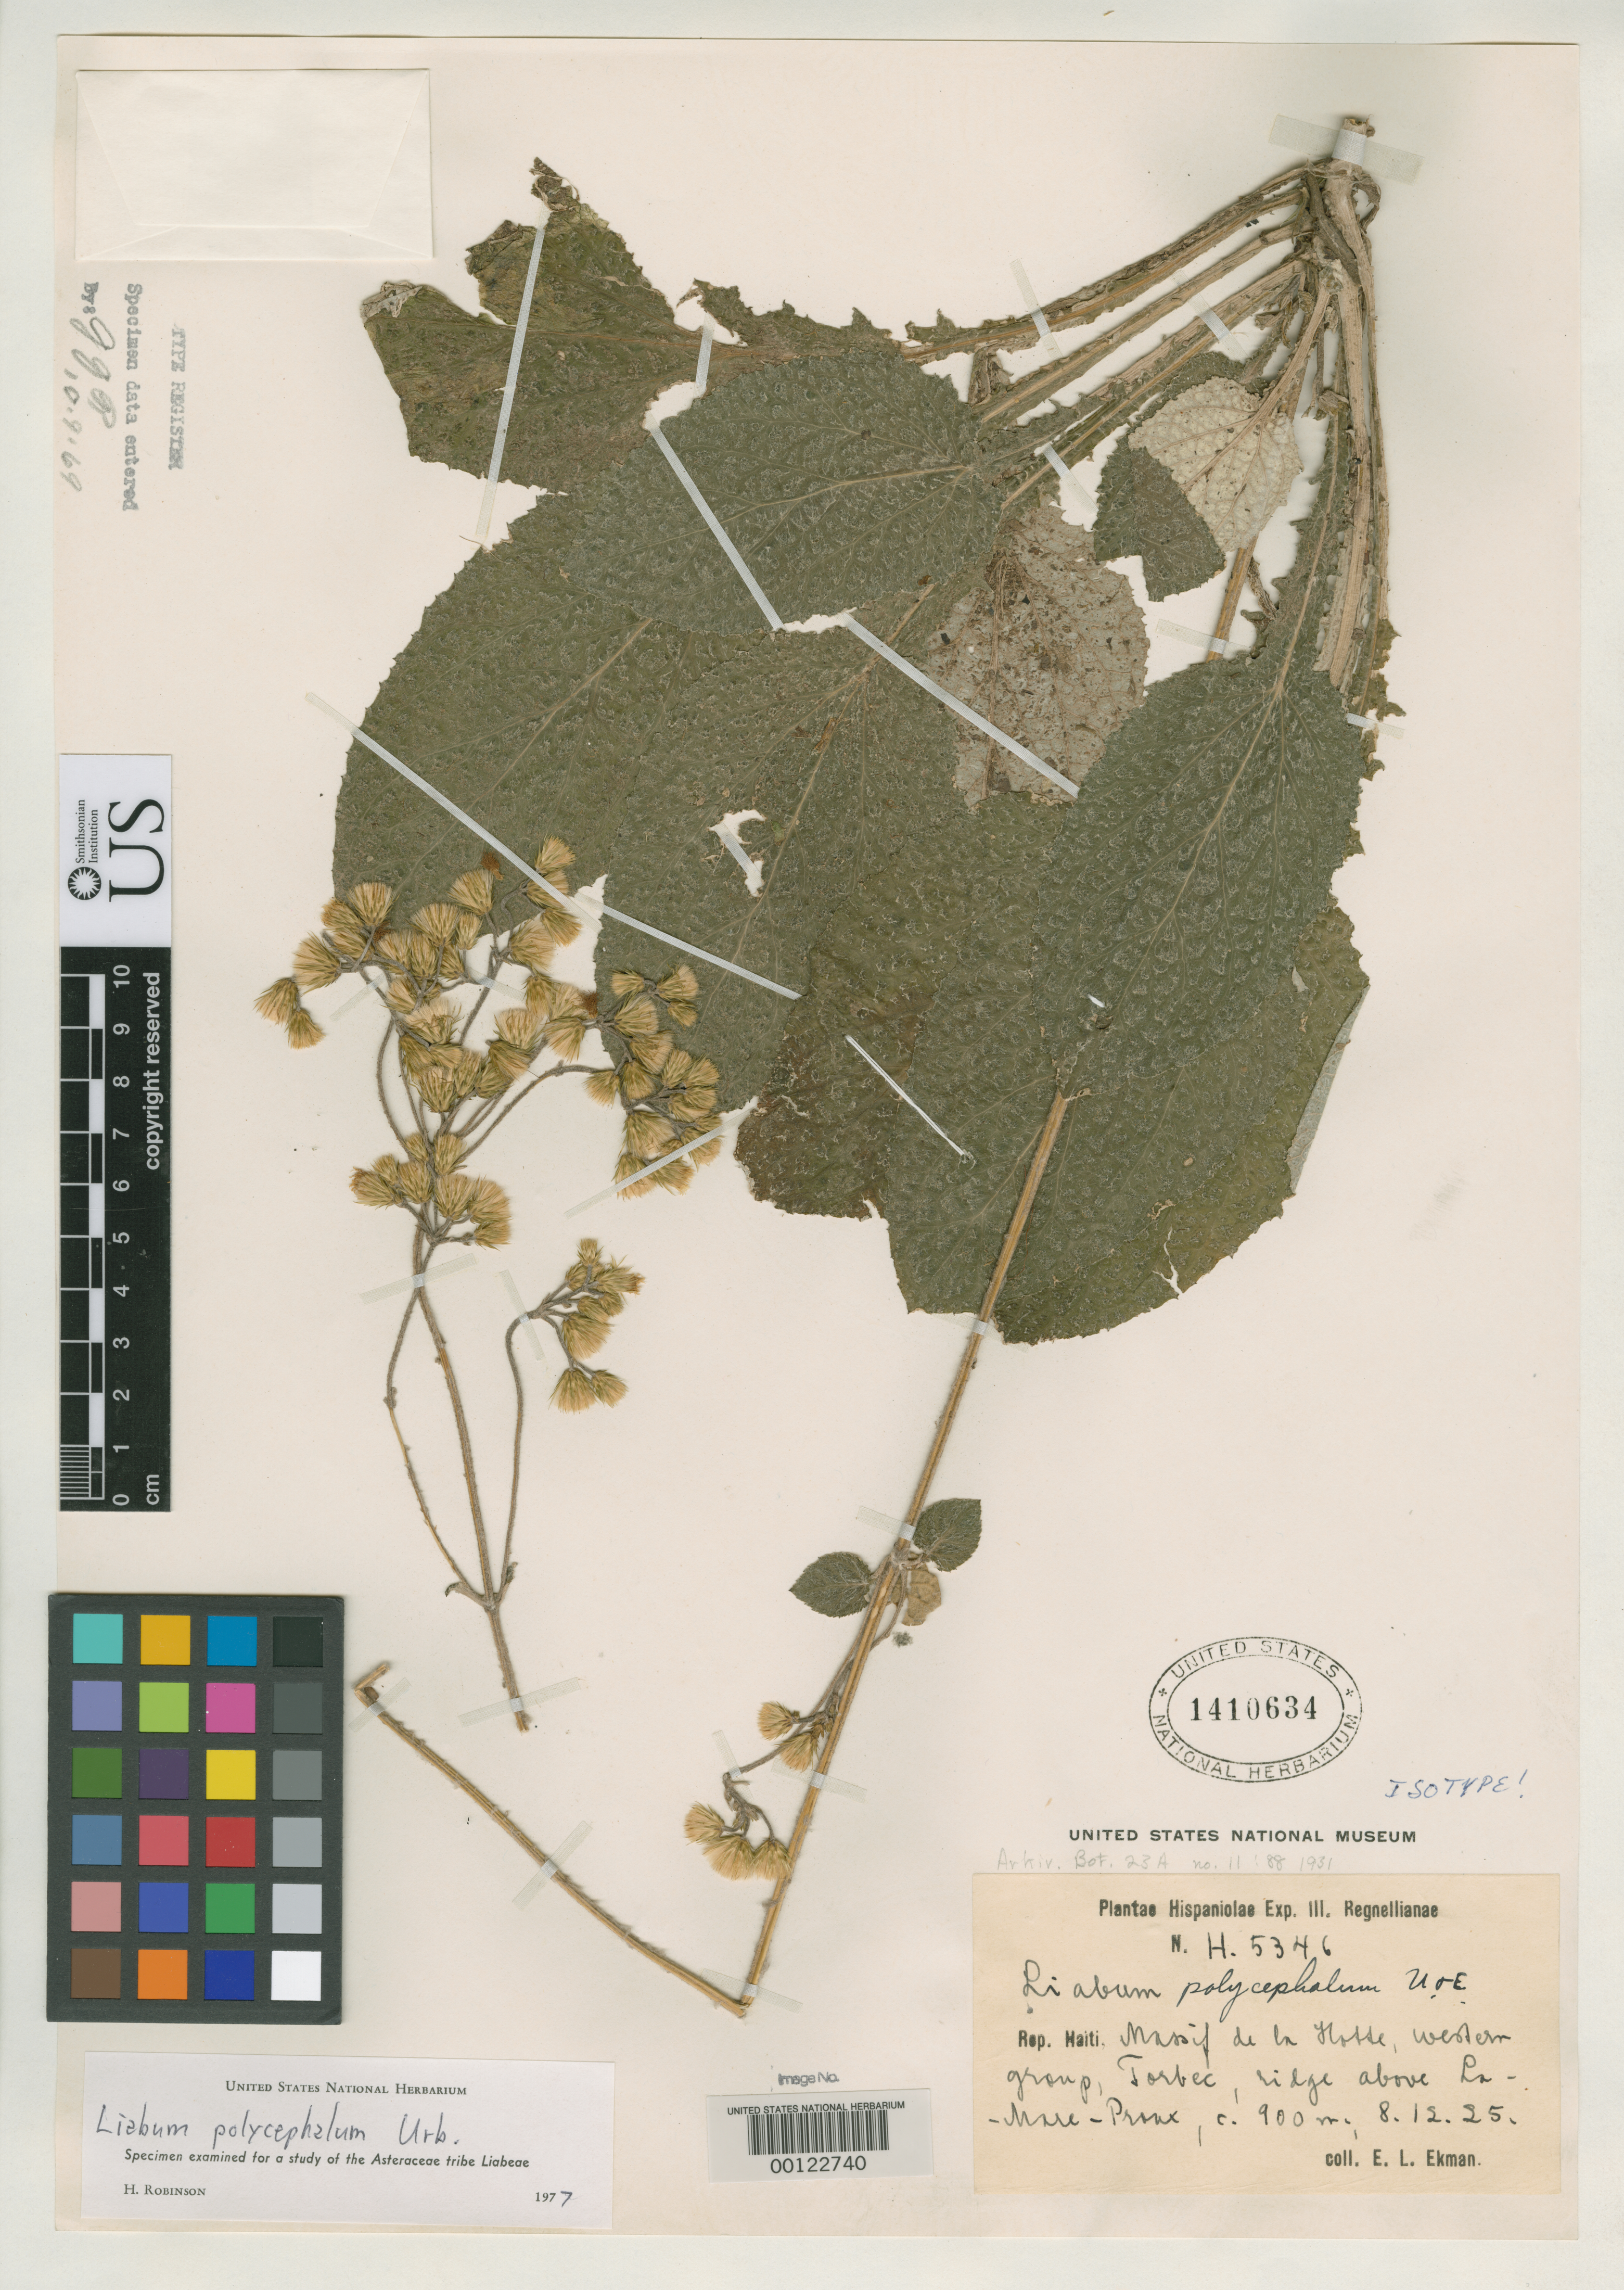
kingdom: Plantae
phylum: Tracheophyta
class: Magnoliopsida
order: Asterales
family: Asteraceae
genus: Liabum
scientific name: Liabum polycephalum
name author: Urb. & Ekman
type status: Isotype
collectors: E. L. Ekman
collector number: H 5346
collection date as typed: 08 Dec 1925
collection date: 1925-12-08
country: Haiti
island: Hispaniola Island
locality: Torbec.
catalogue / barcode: US 1410634